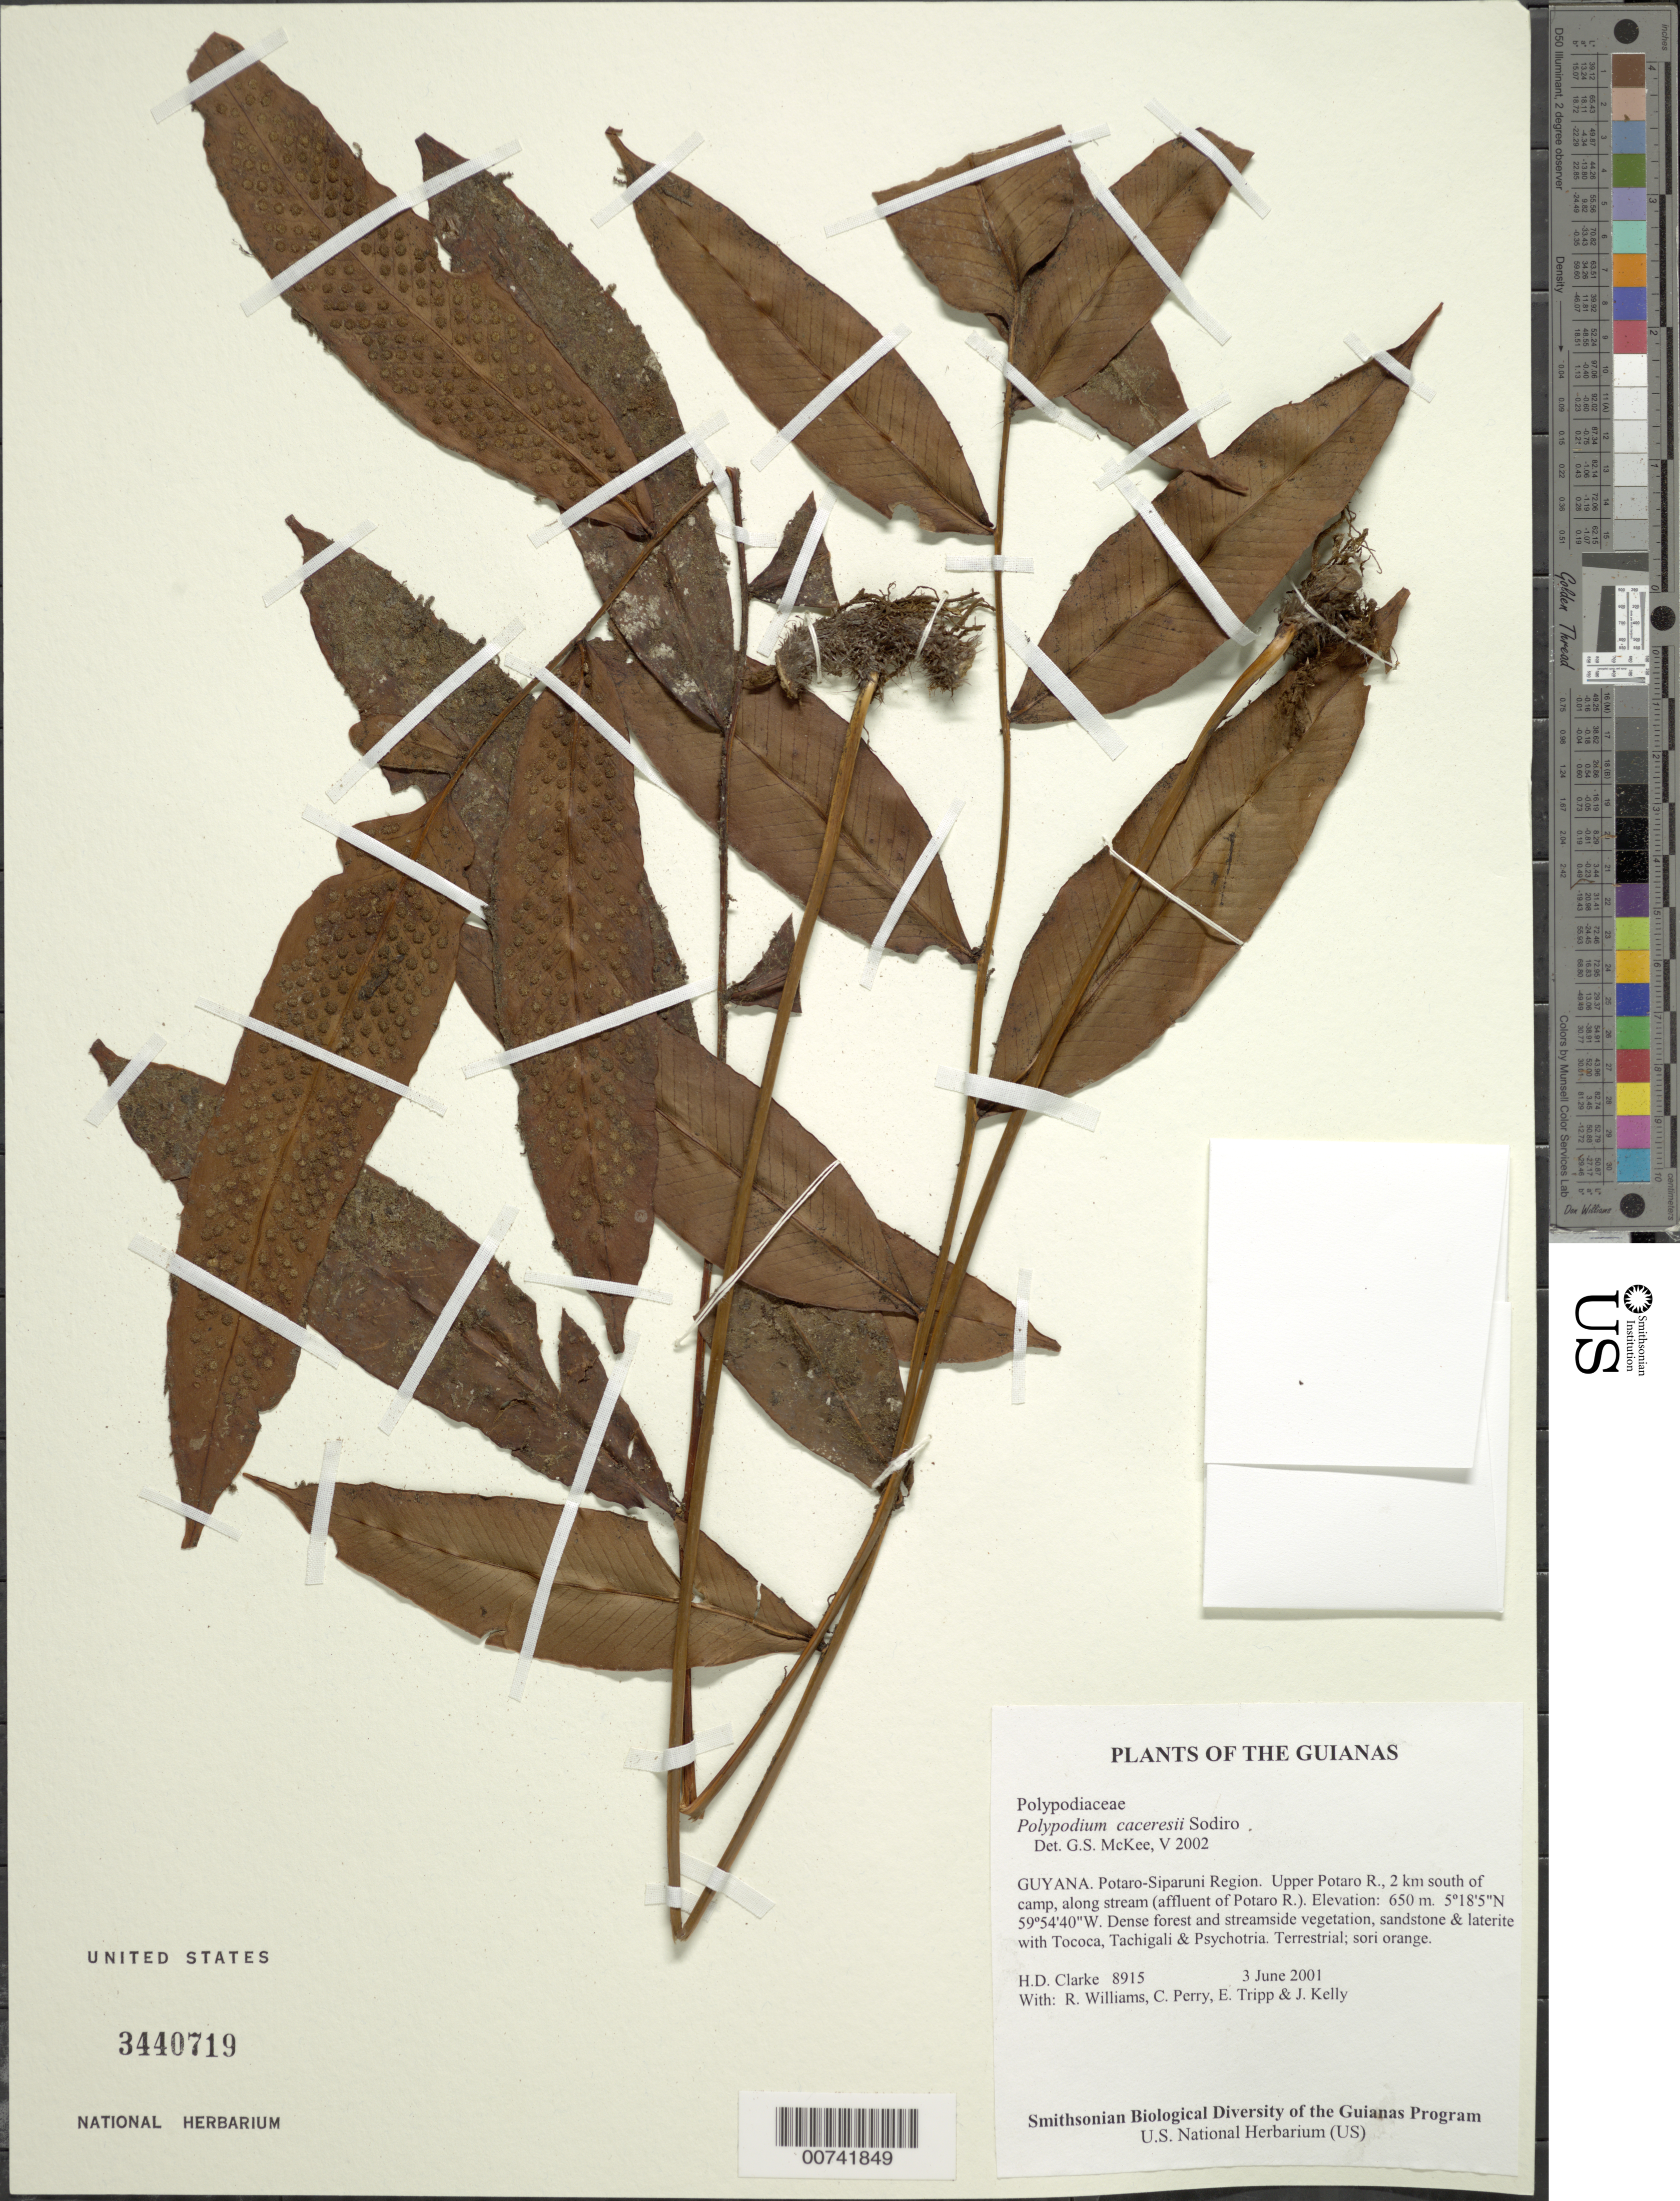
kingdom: Plantae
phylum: Tracheophyta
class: Polypodiopsida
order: Polypodiales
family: Polypodiaceae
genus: Serpocaulon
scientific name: Serpocaulon caceresii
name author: A.R. Sm.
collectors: H. D. Clarke, R. Williams, C. Perry, E. Tripp & J. Kelly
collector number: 8915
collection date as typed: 3 June 2001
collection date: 2001-06-03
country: Guyana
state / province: Potaro-Siparuni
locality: Upper Potaro R., 2 km south of camp, along stream (affluent of Potaro R.)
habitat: Dense forest and streamside vegetation, sandstone & laterite with Tococa, Tachigali & Psychotria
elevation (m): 650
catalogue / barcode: US 3440719